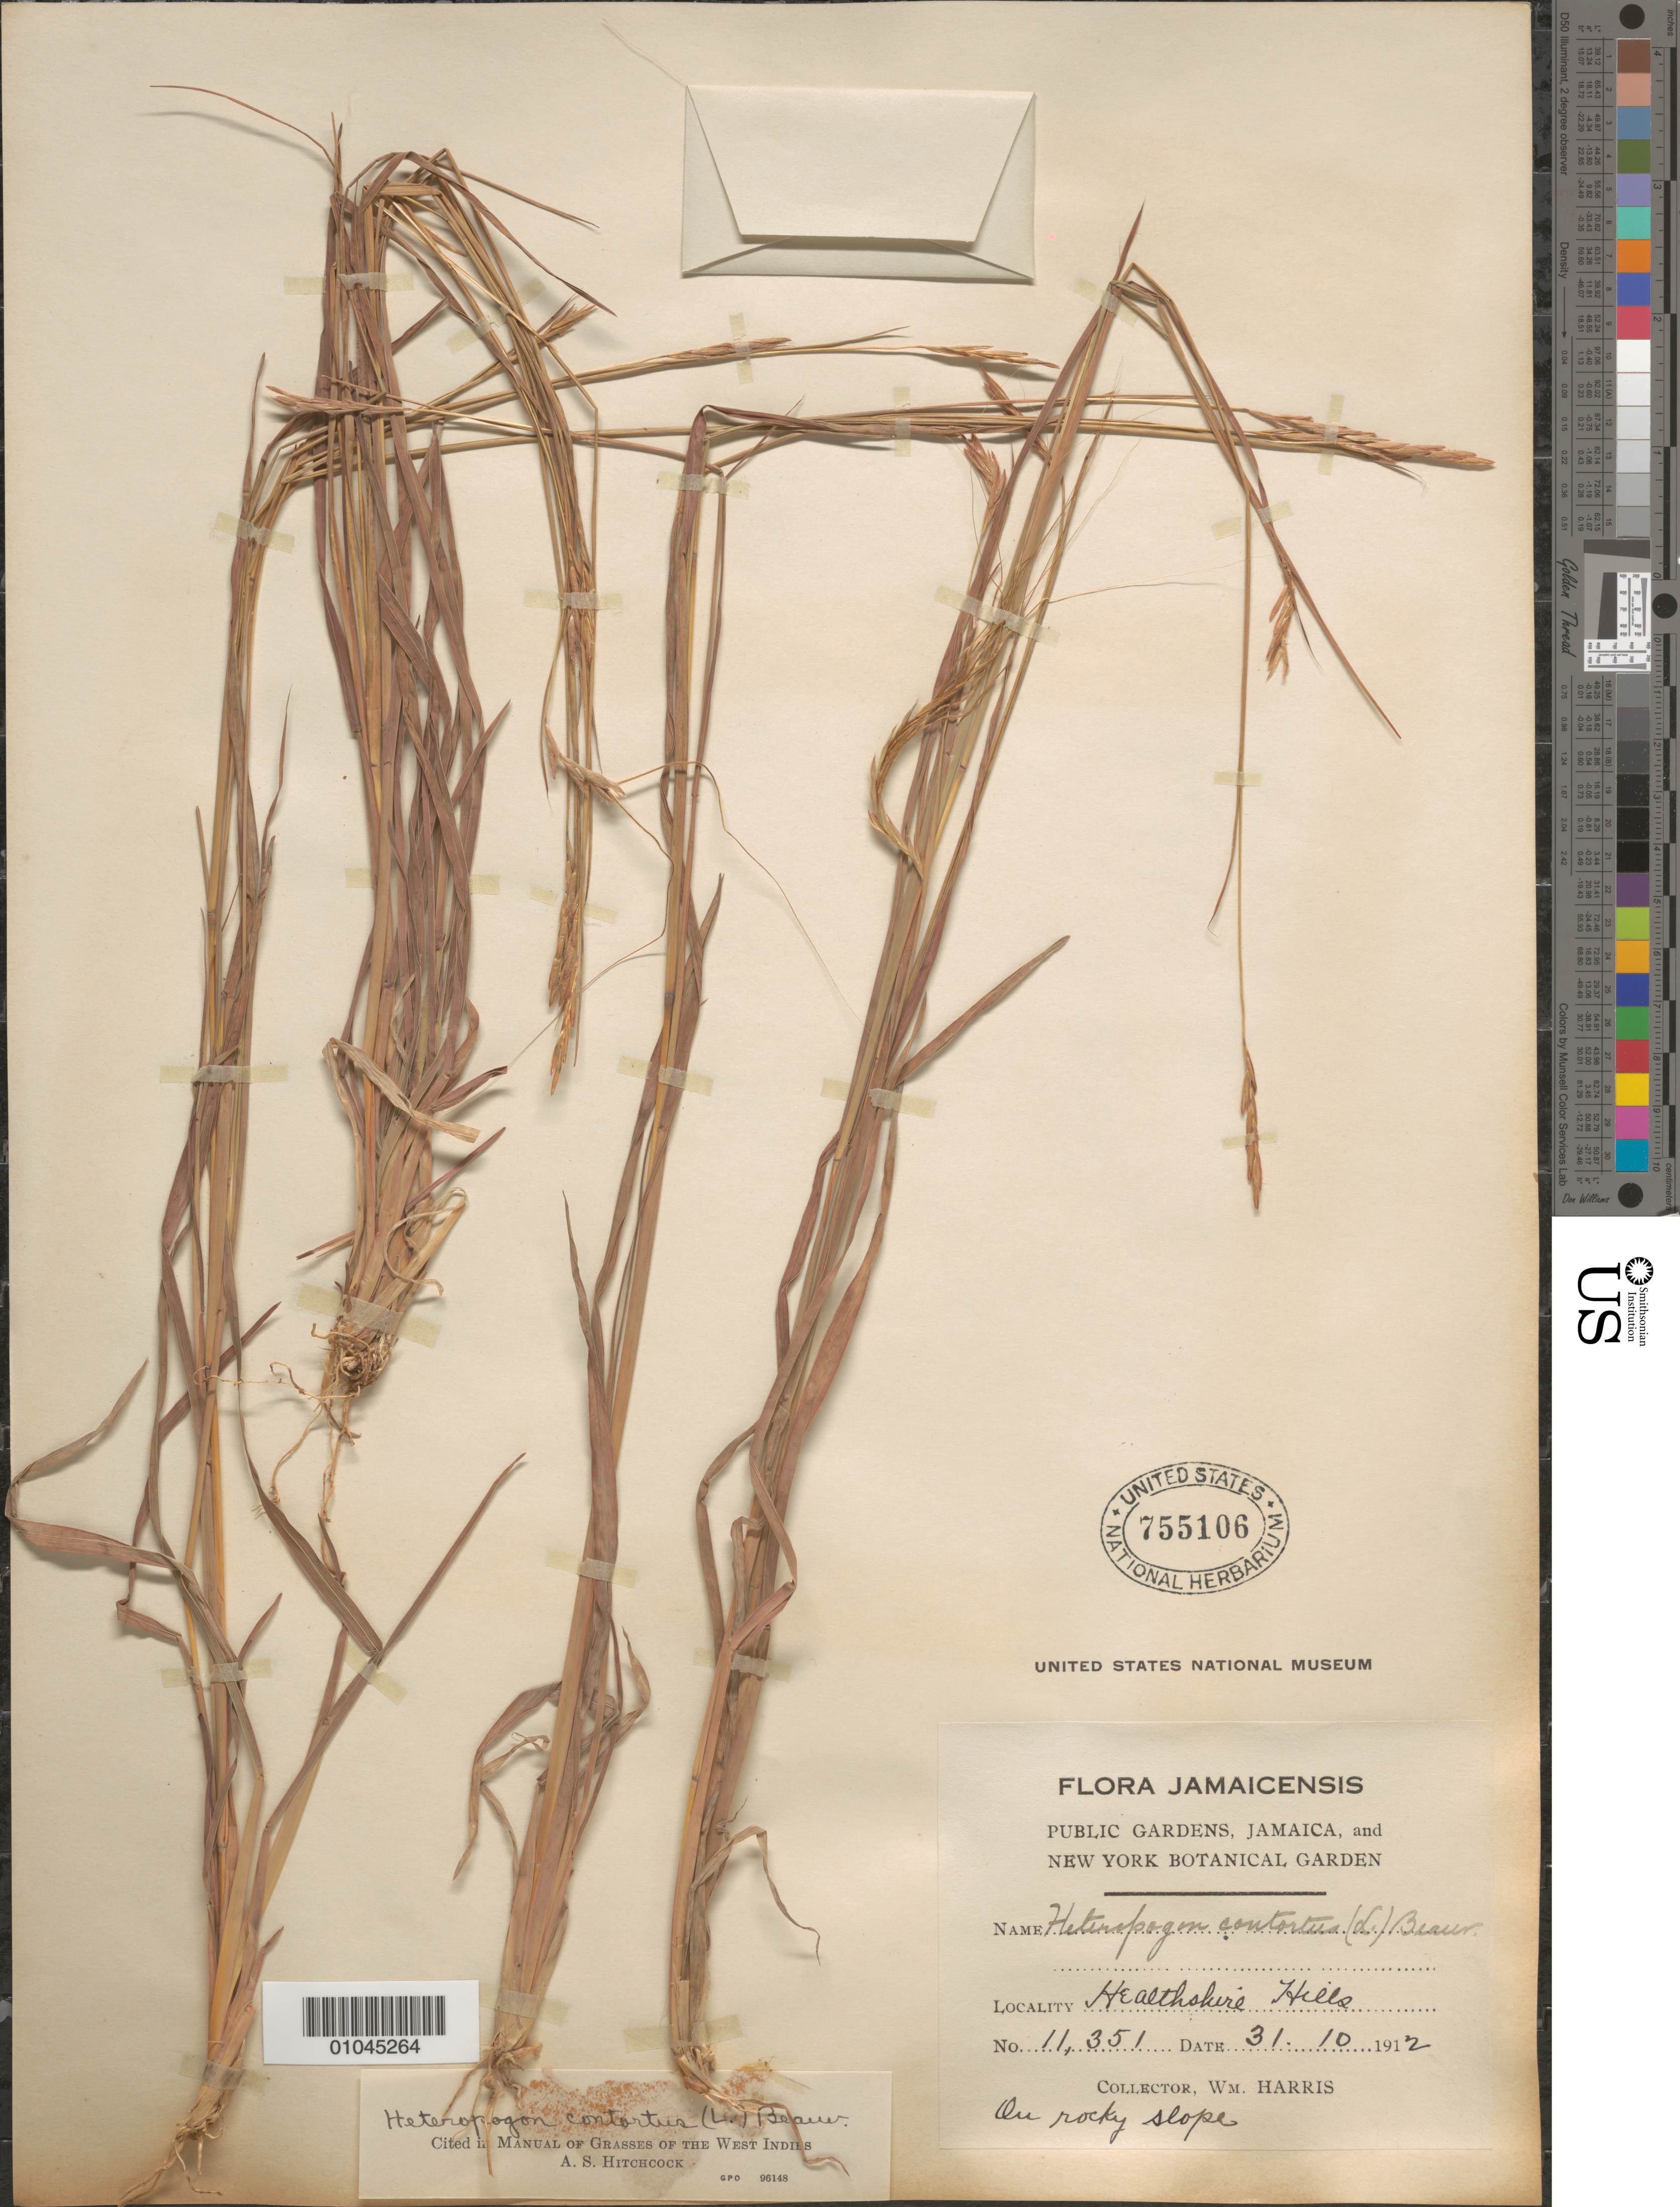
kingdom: Plantae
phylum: Tracheophyta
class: Liliopsida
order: Poales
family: Poaceae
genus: Heteropogon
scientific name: Heteropogon contortus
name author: (L.) P. Beauv. ex Roem. & Schult.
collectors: W. Harris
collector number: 11351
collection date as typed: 31 Oct 1912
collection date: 1912-10-31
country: Jamaica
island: Jamaica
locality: "Healthshire" (Hellshire ?) Hills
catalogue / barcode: US 755106